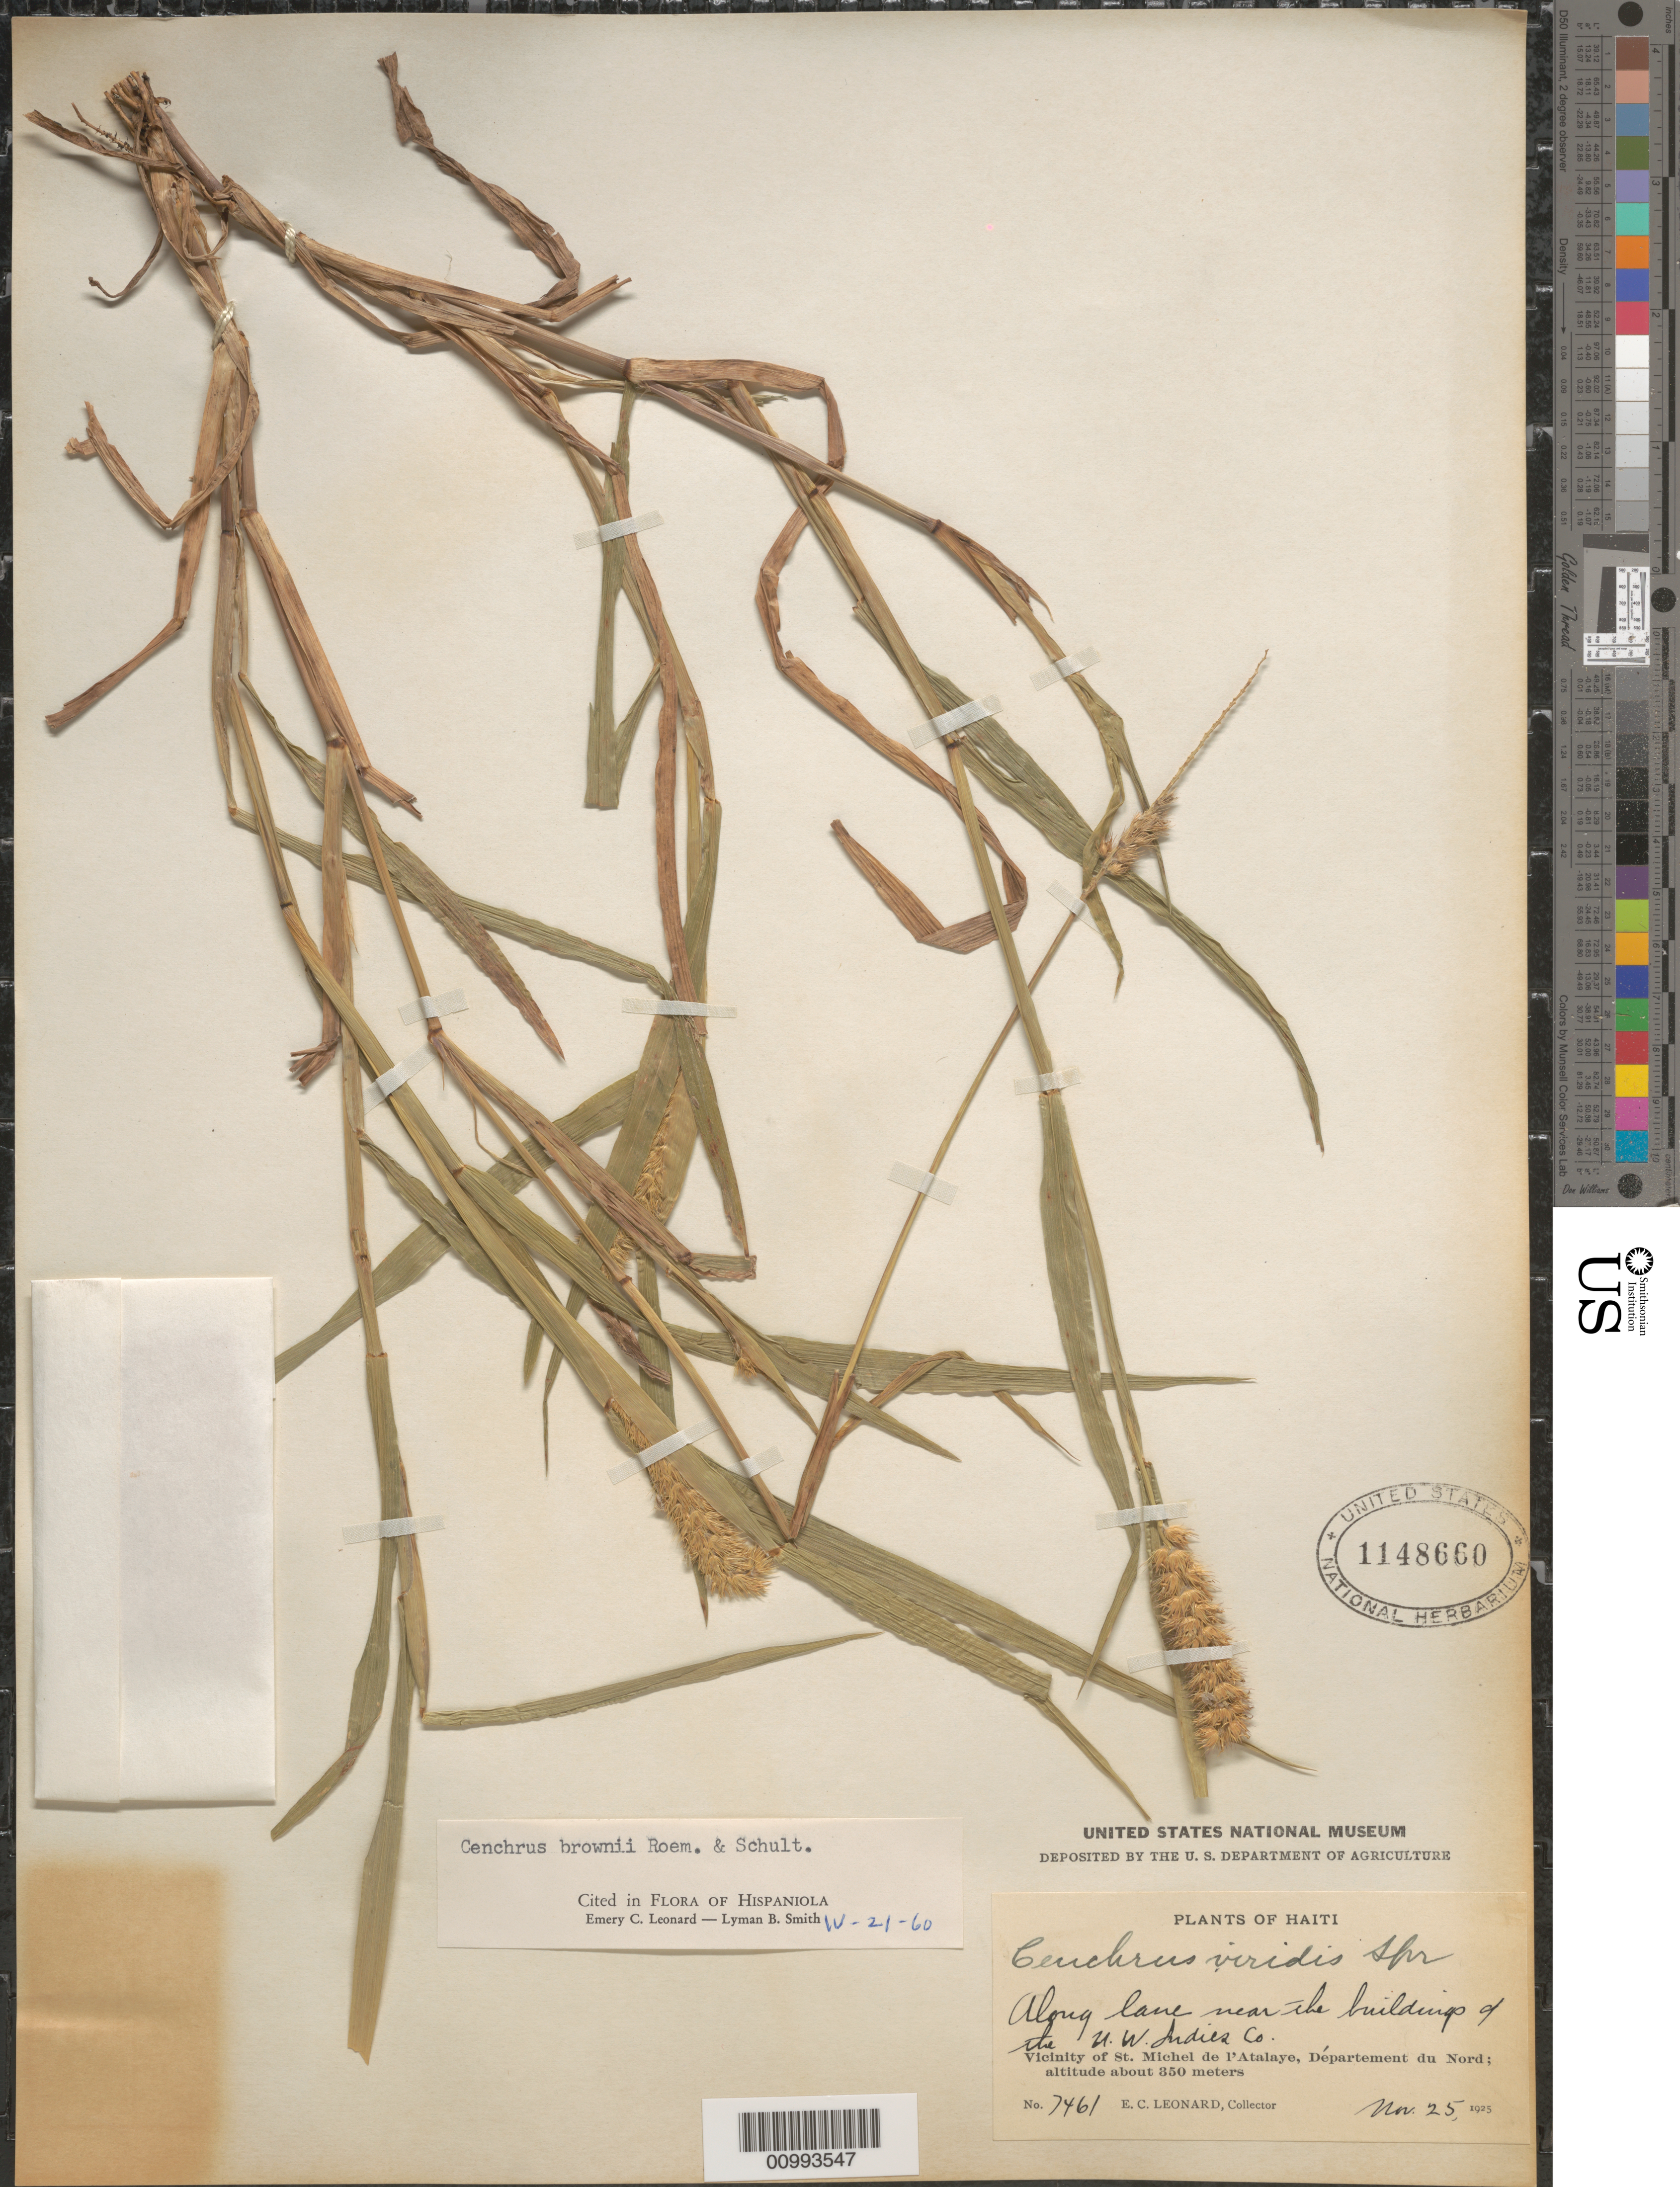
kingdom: Plantae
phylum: Tracheophyta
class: Liliopsida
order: Poales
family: Poaceae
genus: Cenchrus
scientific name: Cenchrus brownii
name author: Roem. & Schult.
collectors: E. C. Leonard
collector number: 7461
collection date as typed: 25 Nov 1925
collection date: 1925-11-25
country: Haiti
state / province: Nord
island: Hispaniola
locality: St. Michel de l'Atalaye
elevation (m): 350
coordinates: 0 N, 0 E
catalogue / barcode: US 1148660